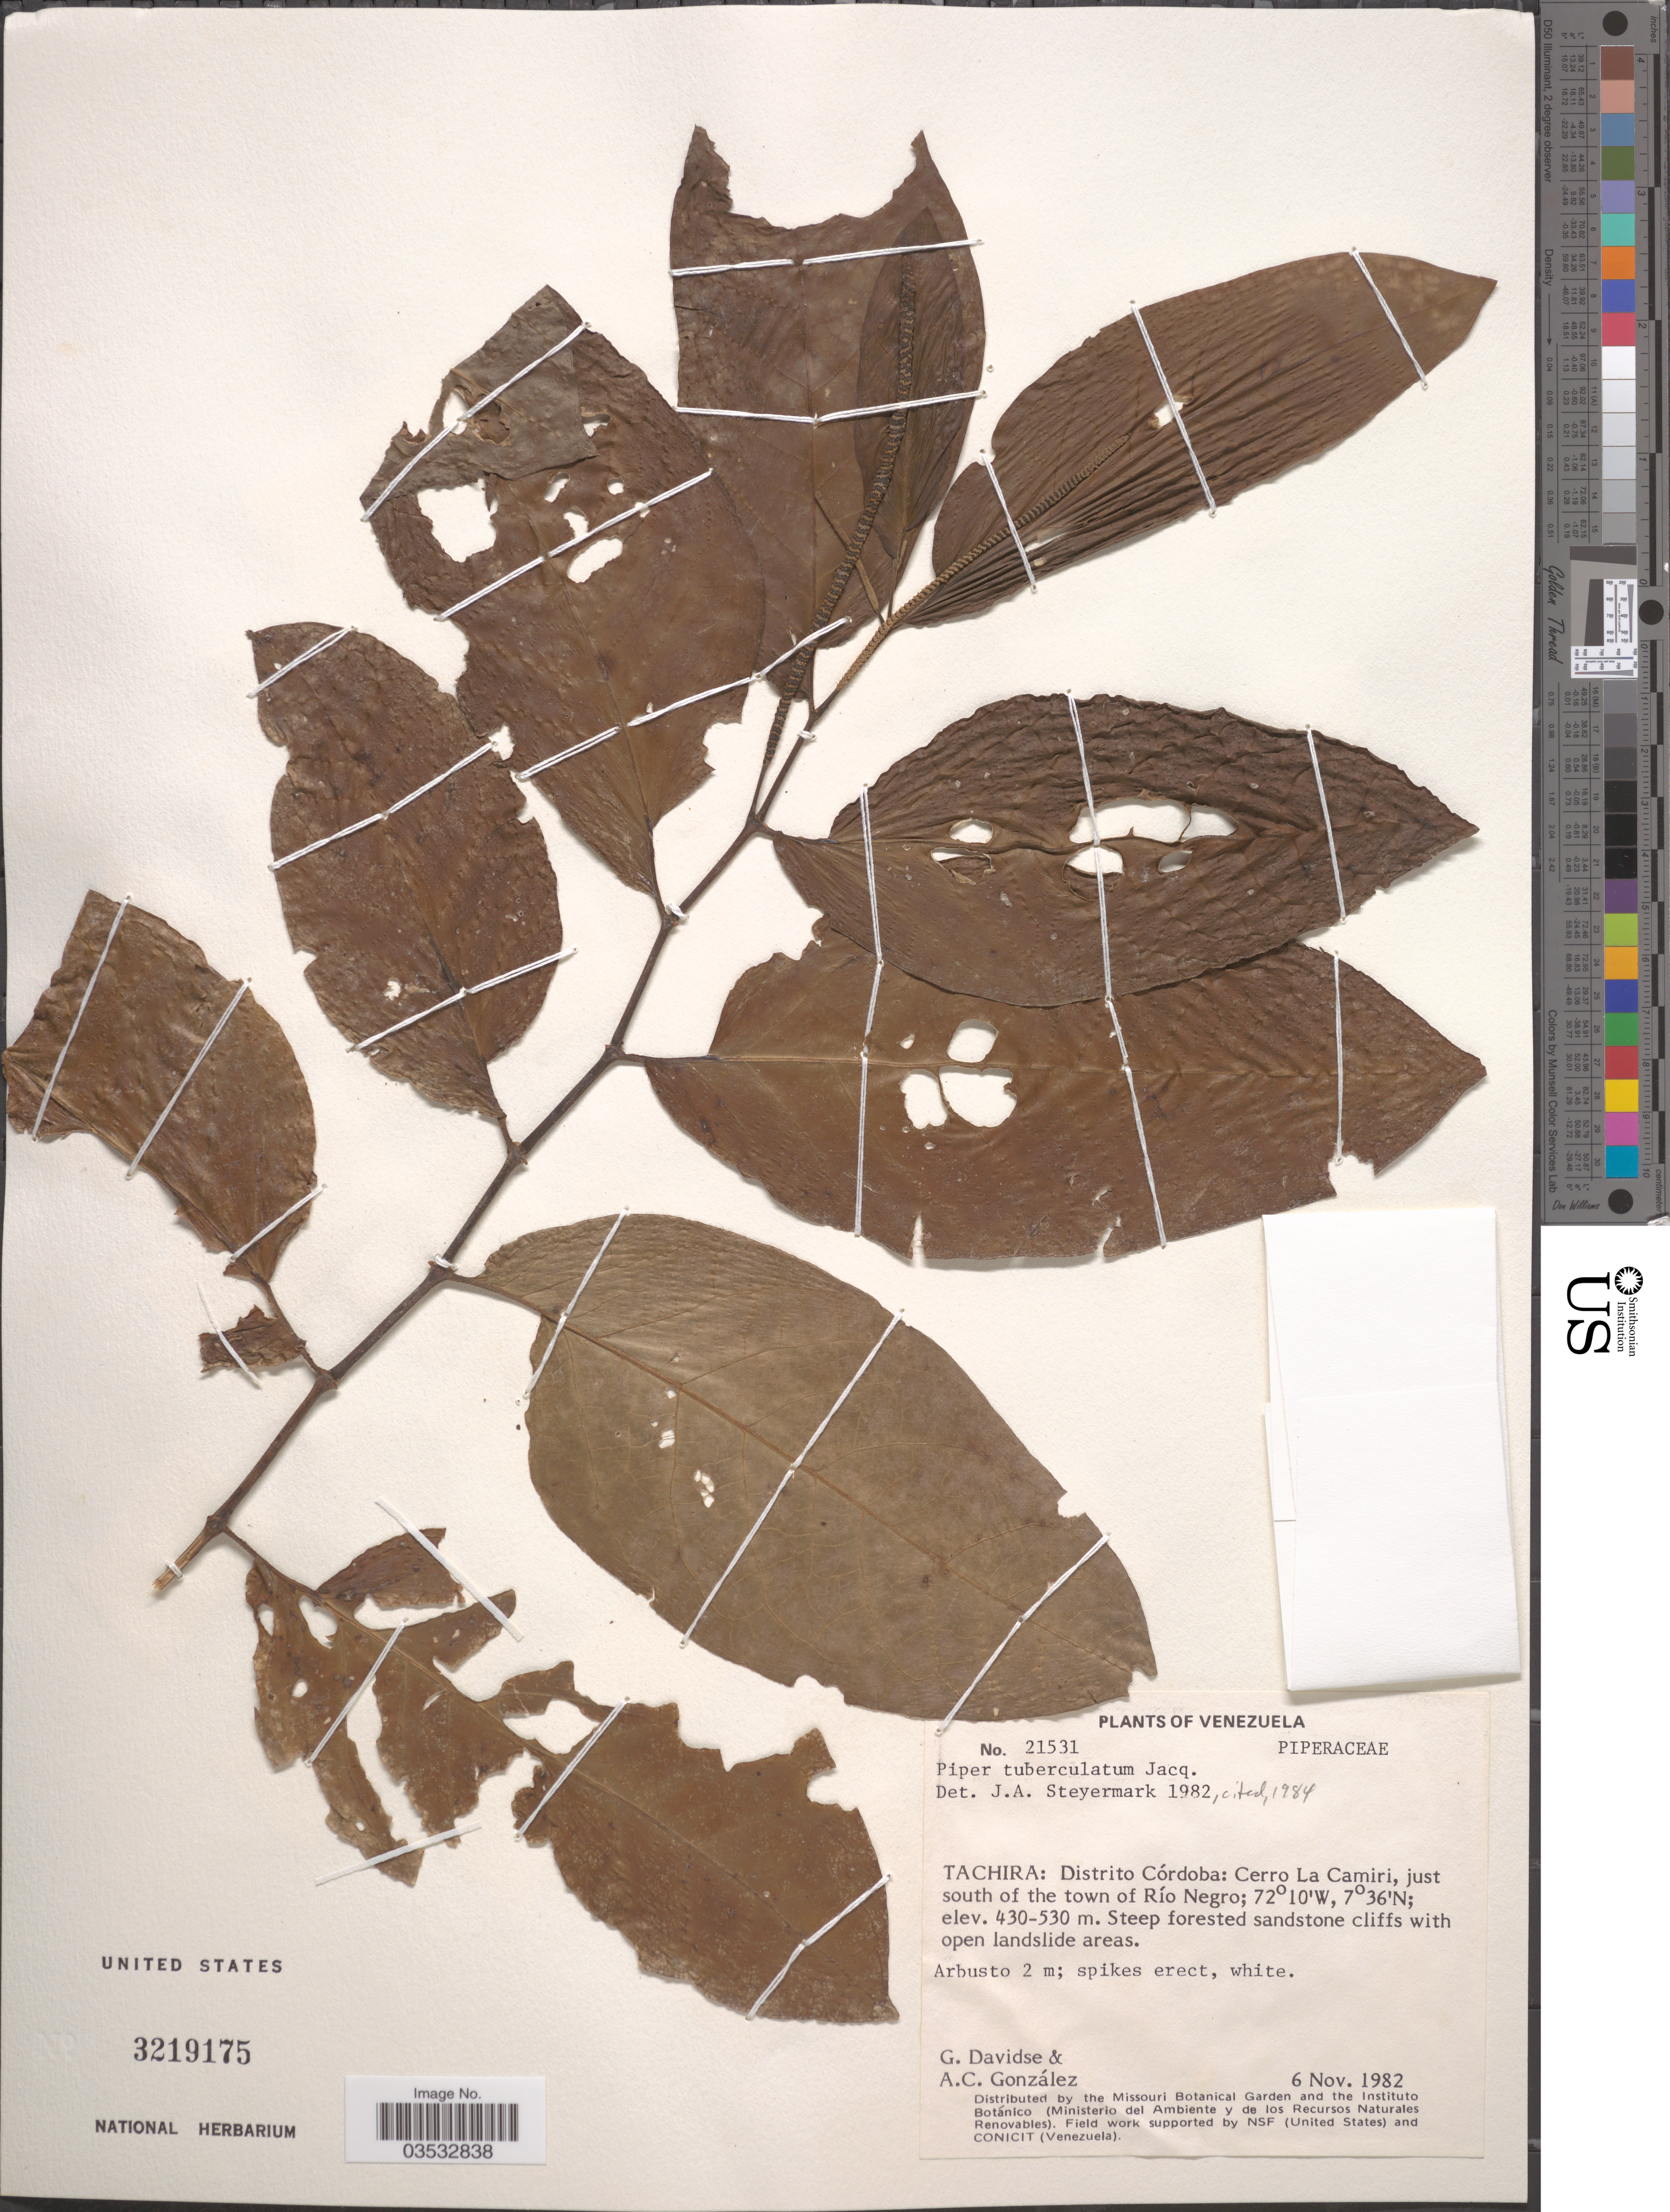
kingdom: Plantae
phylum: Tracheophyta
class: Magnoliopsida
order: Piperales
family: Piperaceae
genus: Piper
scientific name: Piper tuberculatum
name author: Jacq.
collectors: G. Davidse & A. C. González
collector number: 21531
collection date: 1982-11-06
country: Venezuela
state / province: Tachira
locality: Distrito Córdoba: Cerro La Camiri, just south of the town of Río Negro.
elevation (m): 430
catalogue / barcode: US 3219175